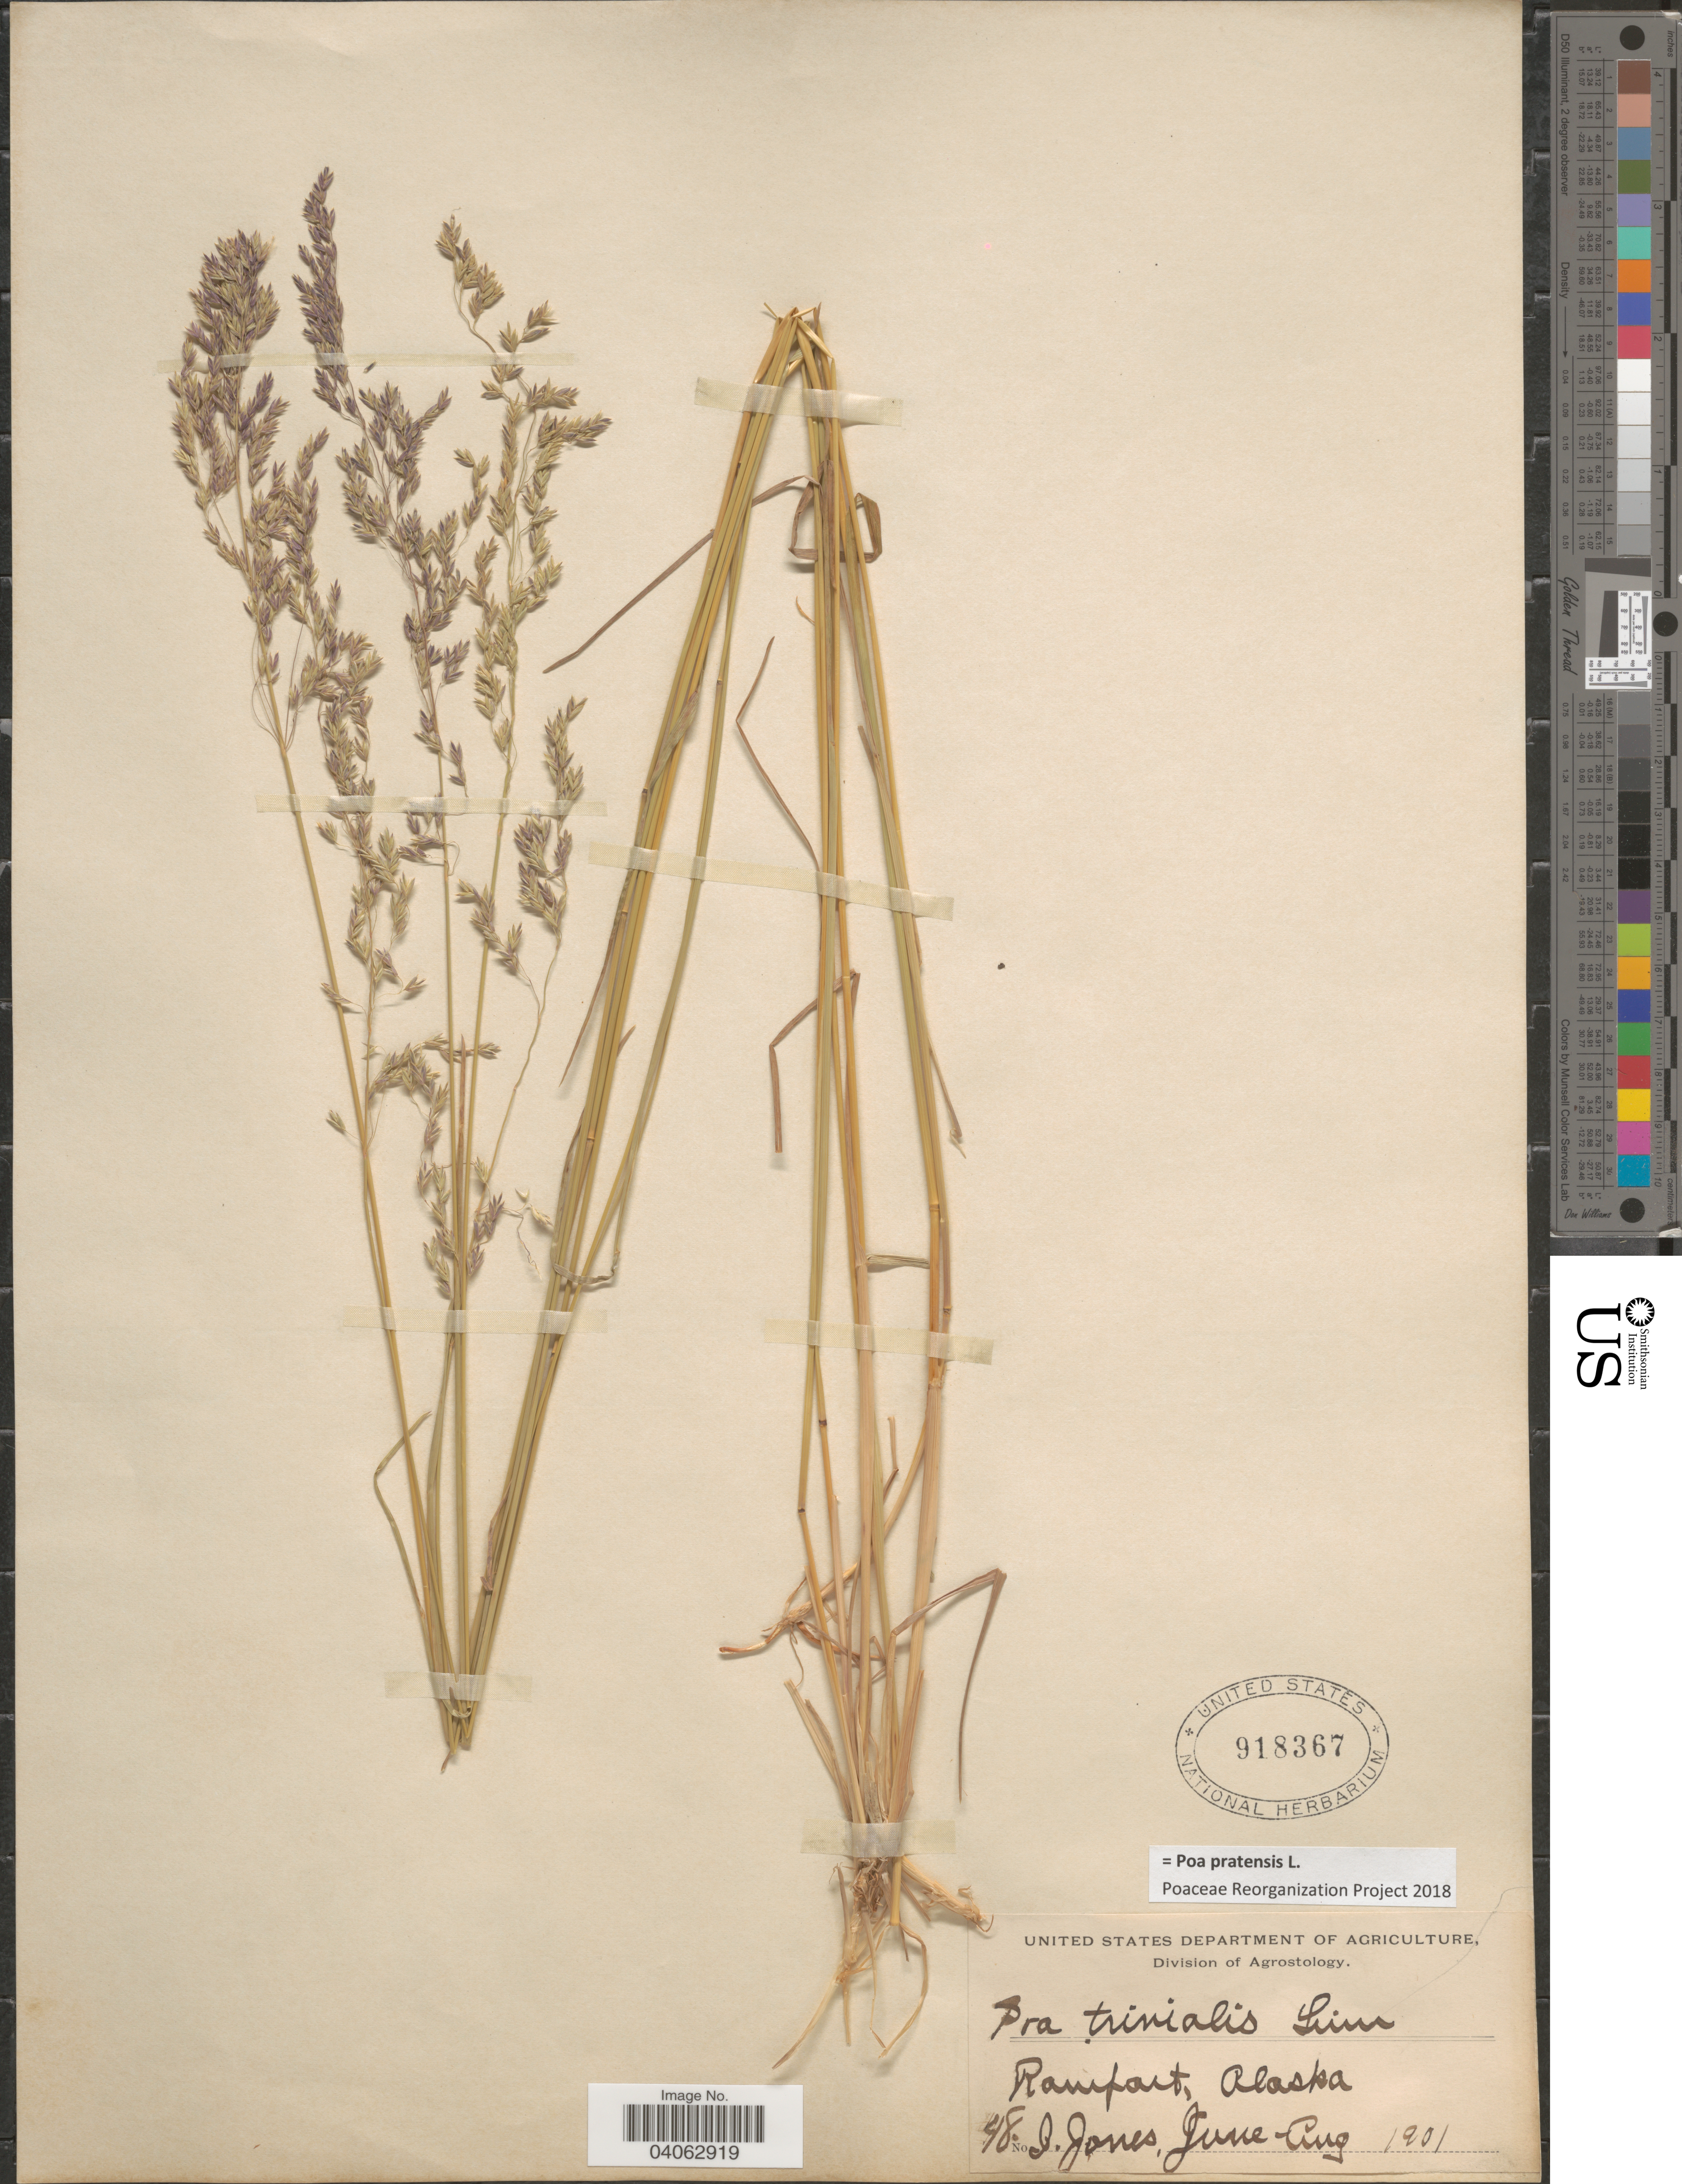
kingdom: Plantae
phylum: Tracheophyta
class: Liliopsida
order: Poales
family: Poaceae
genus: Poa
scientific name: Poa pratensis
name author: L.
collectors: I. Jones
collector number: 48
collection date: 1901-06/1901-08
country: United States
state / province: Alaska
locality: Rampart.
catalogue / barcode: US 918367